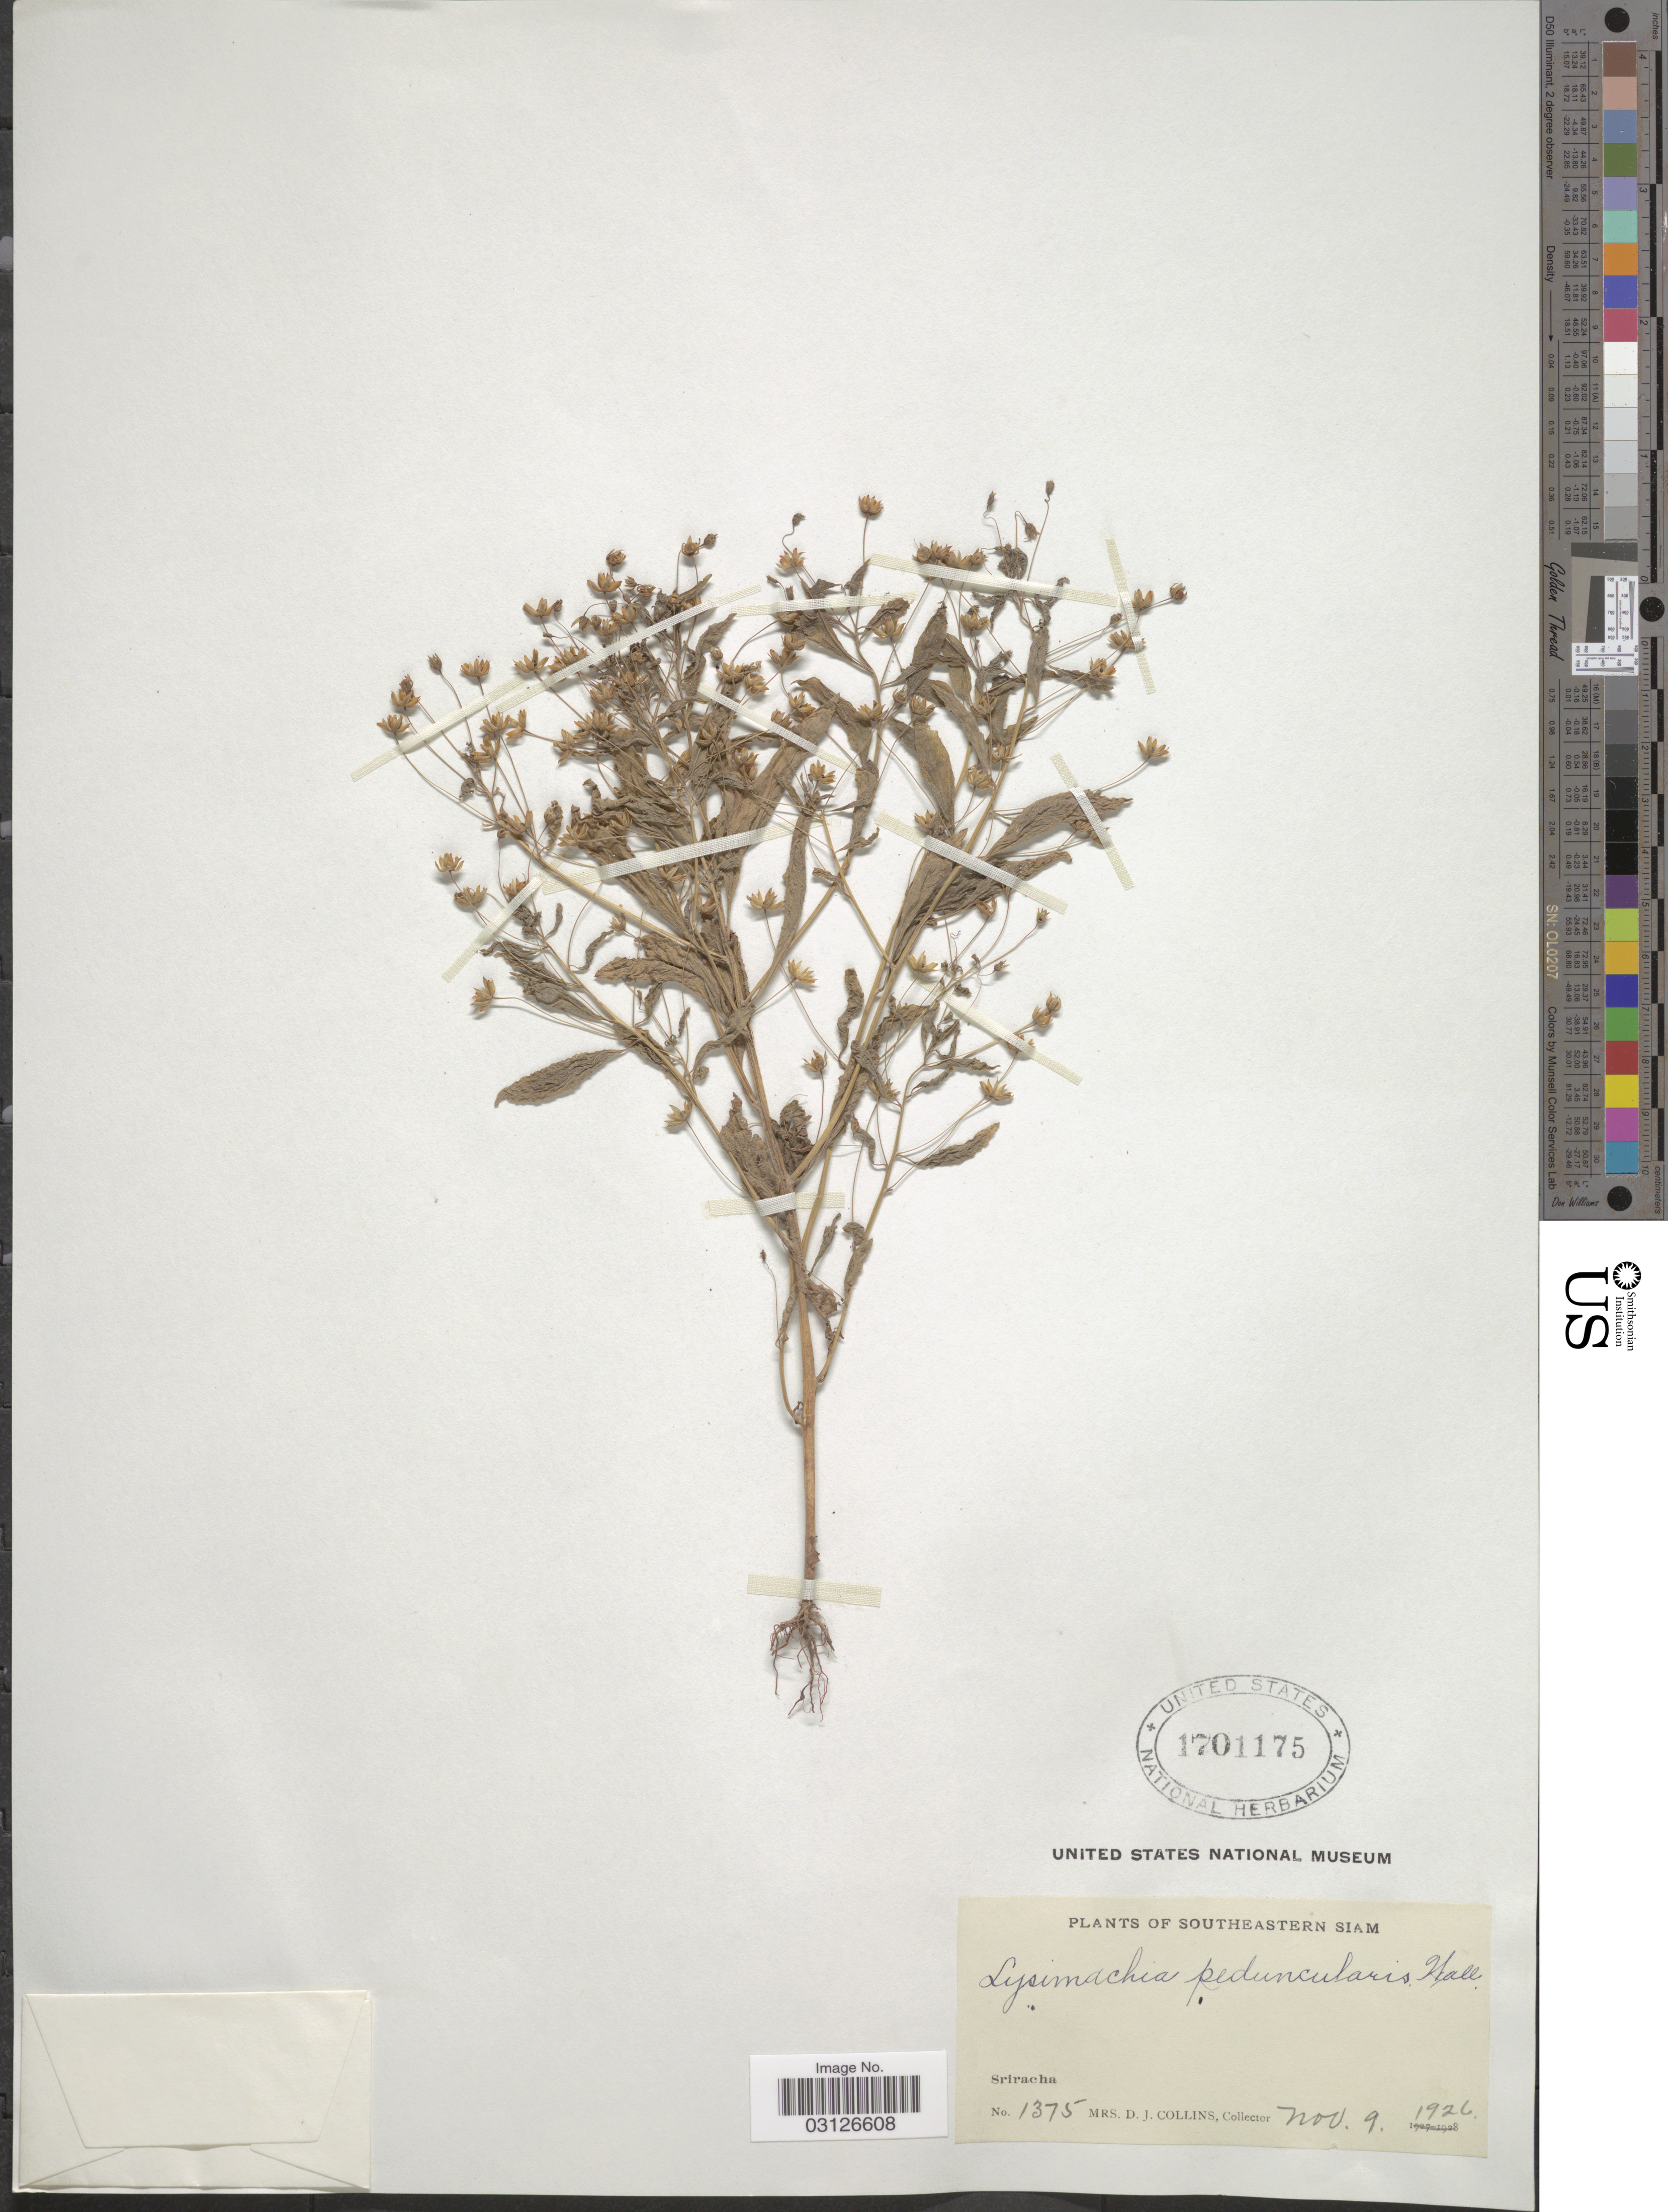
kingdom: Plantae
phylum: Tracheophyta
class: Magnoliopsida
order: Ericales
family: Primulaceae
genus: Lysimachia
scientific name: Lysimachia peduncularis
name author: Wall. ex Kurz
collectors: Mrs. D. J. Collins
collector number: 1375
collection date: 1926-11-09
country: Thailand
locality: Southeastern Siam. Sriracha.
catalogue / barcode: US 1701175